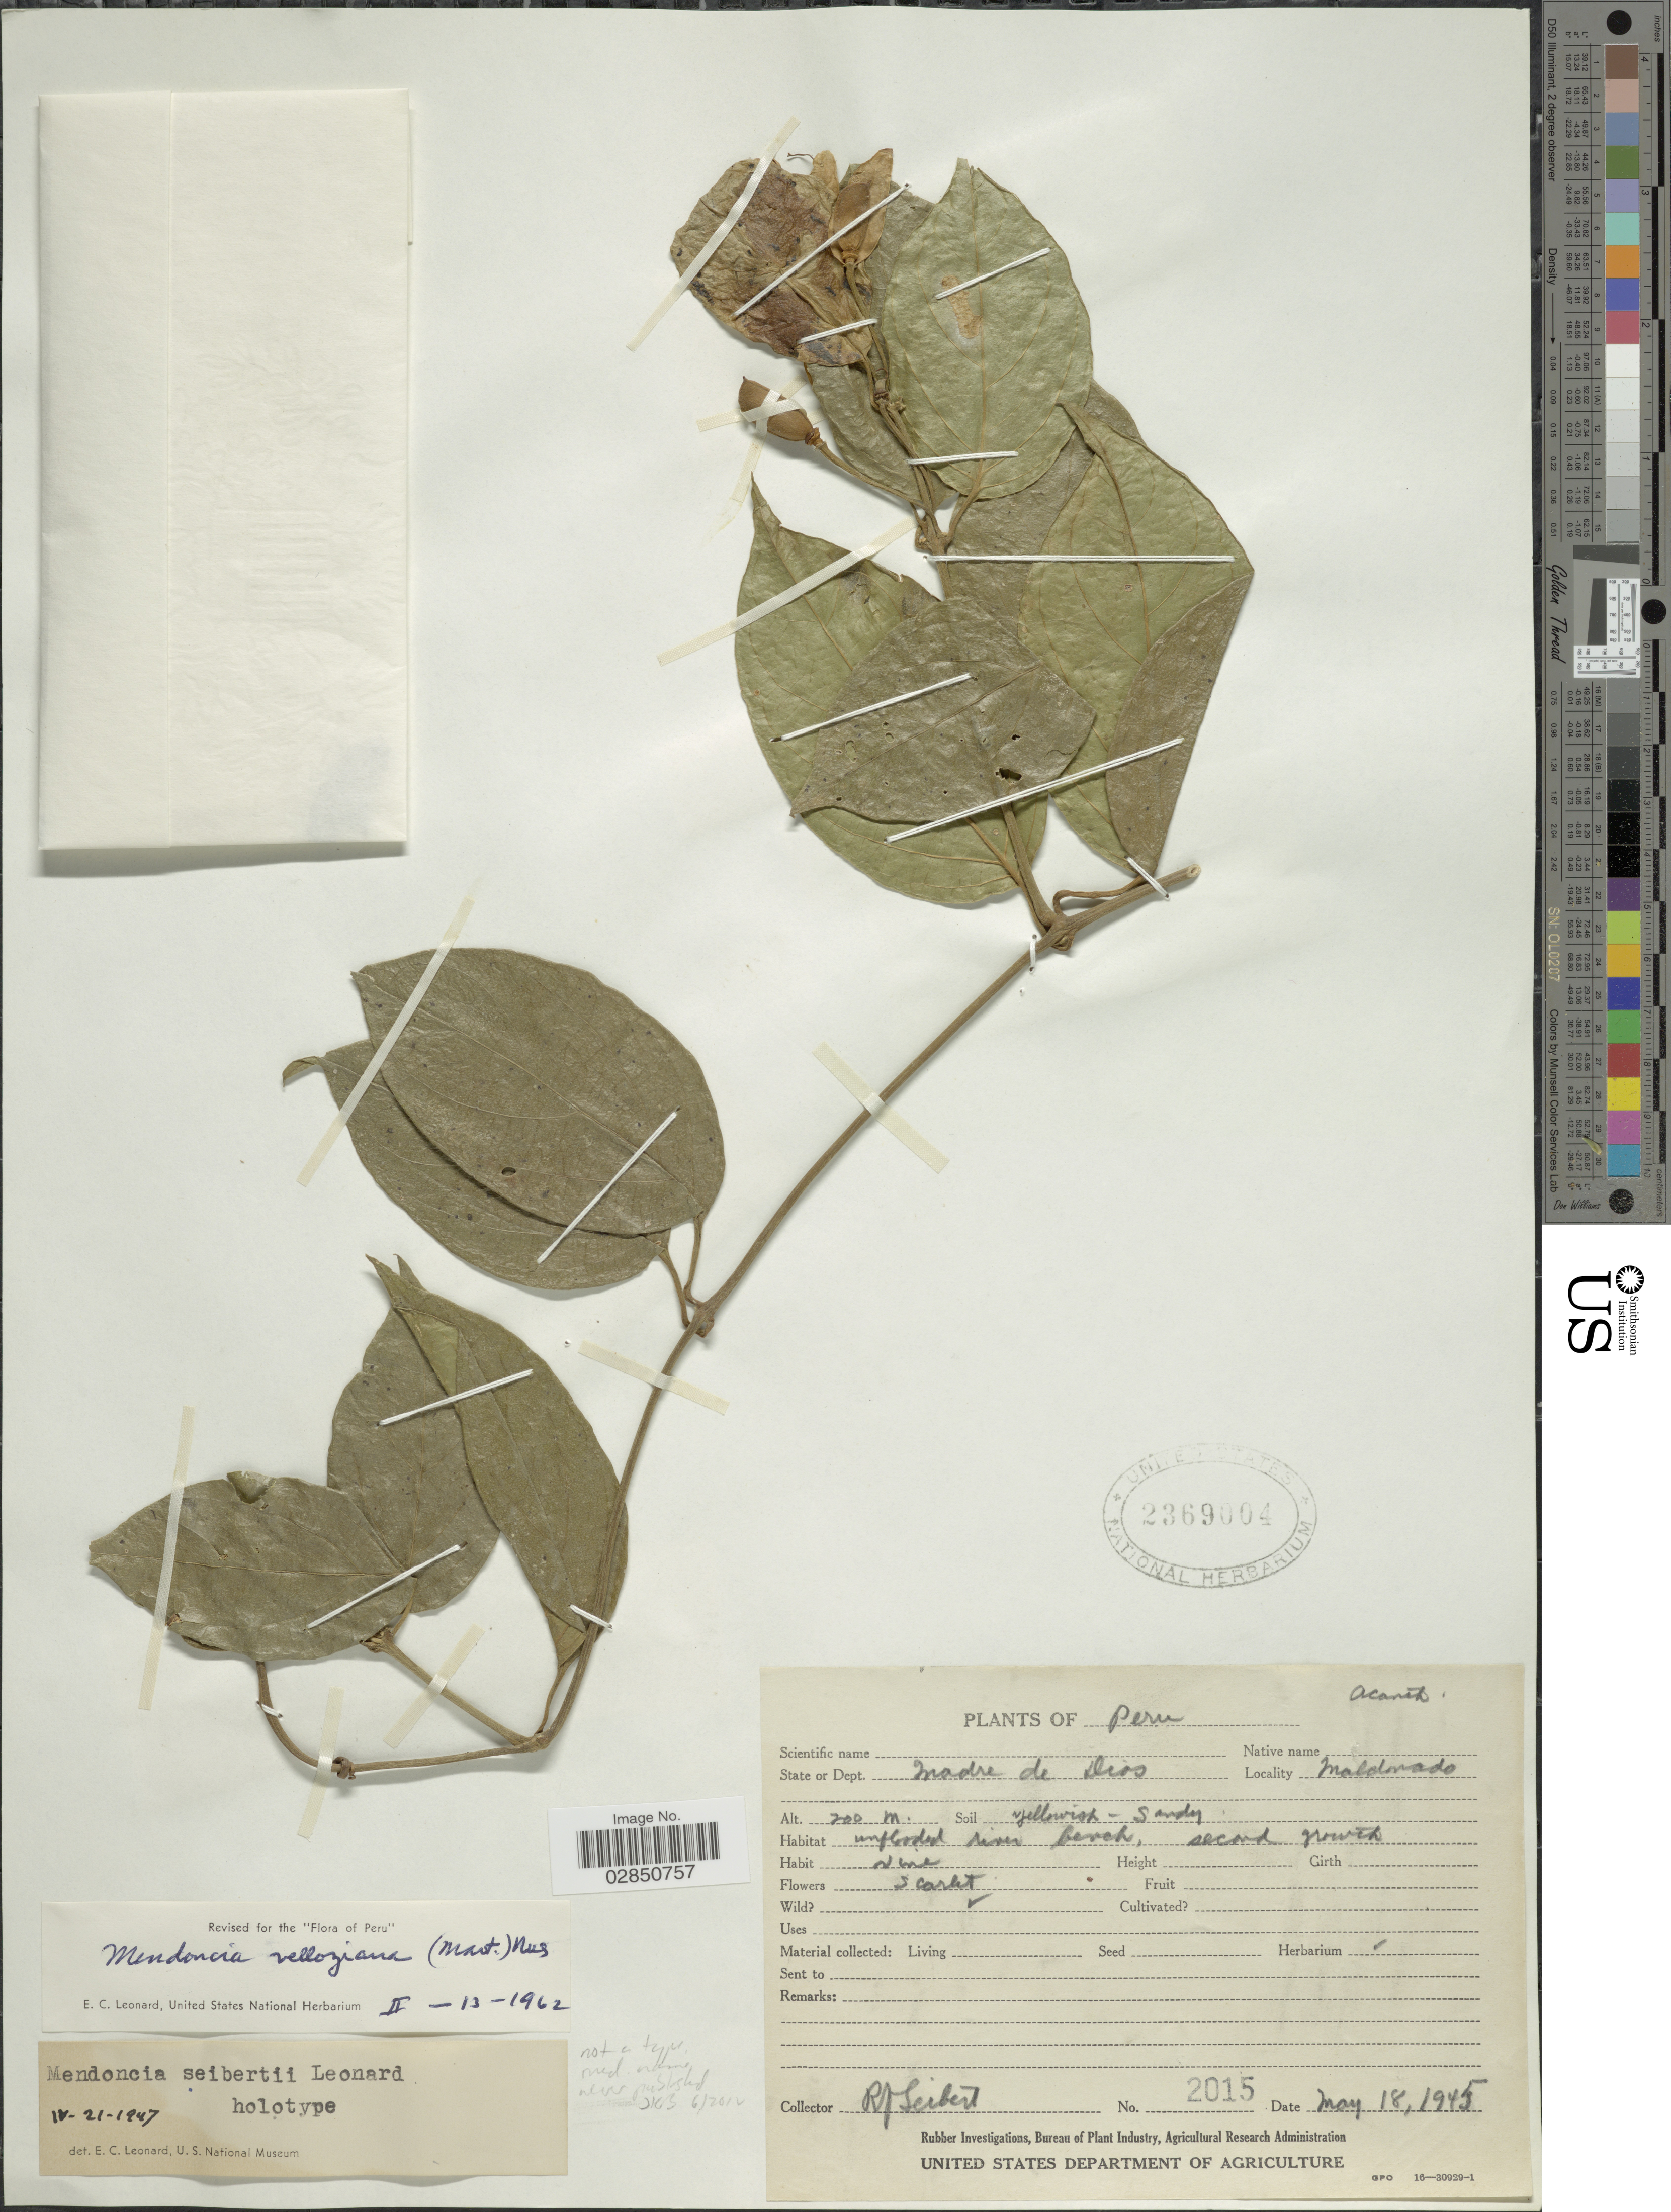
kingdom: Plantae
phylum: Tracheophyta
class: Magnoliopsida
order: Lamiales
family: Acanthaceae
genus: Mendoncia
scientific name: Mendoncia aspera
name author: (Ruiz & Pav.) Nees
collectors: R. J. Seibert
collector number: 2015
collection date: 1945-05-18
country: Peru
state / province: Madre de Dios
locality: Moldonado.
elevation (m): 200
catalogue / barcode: US 2369004